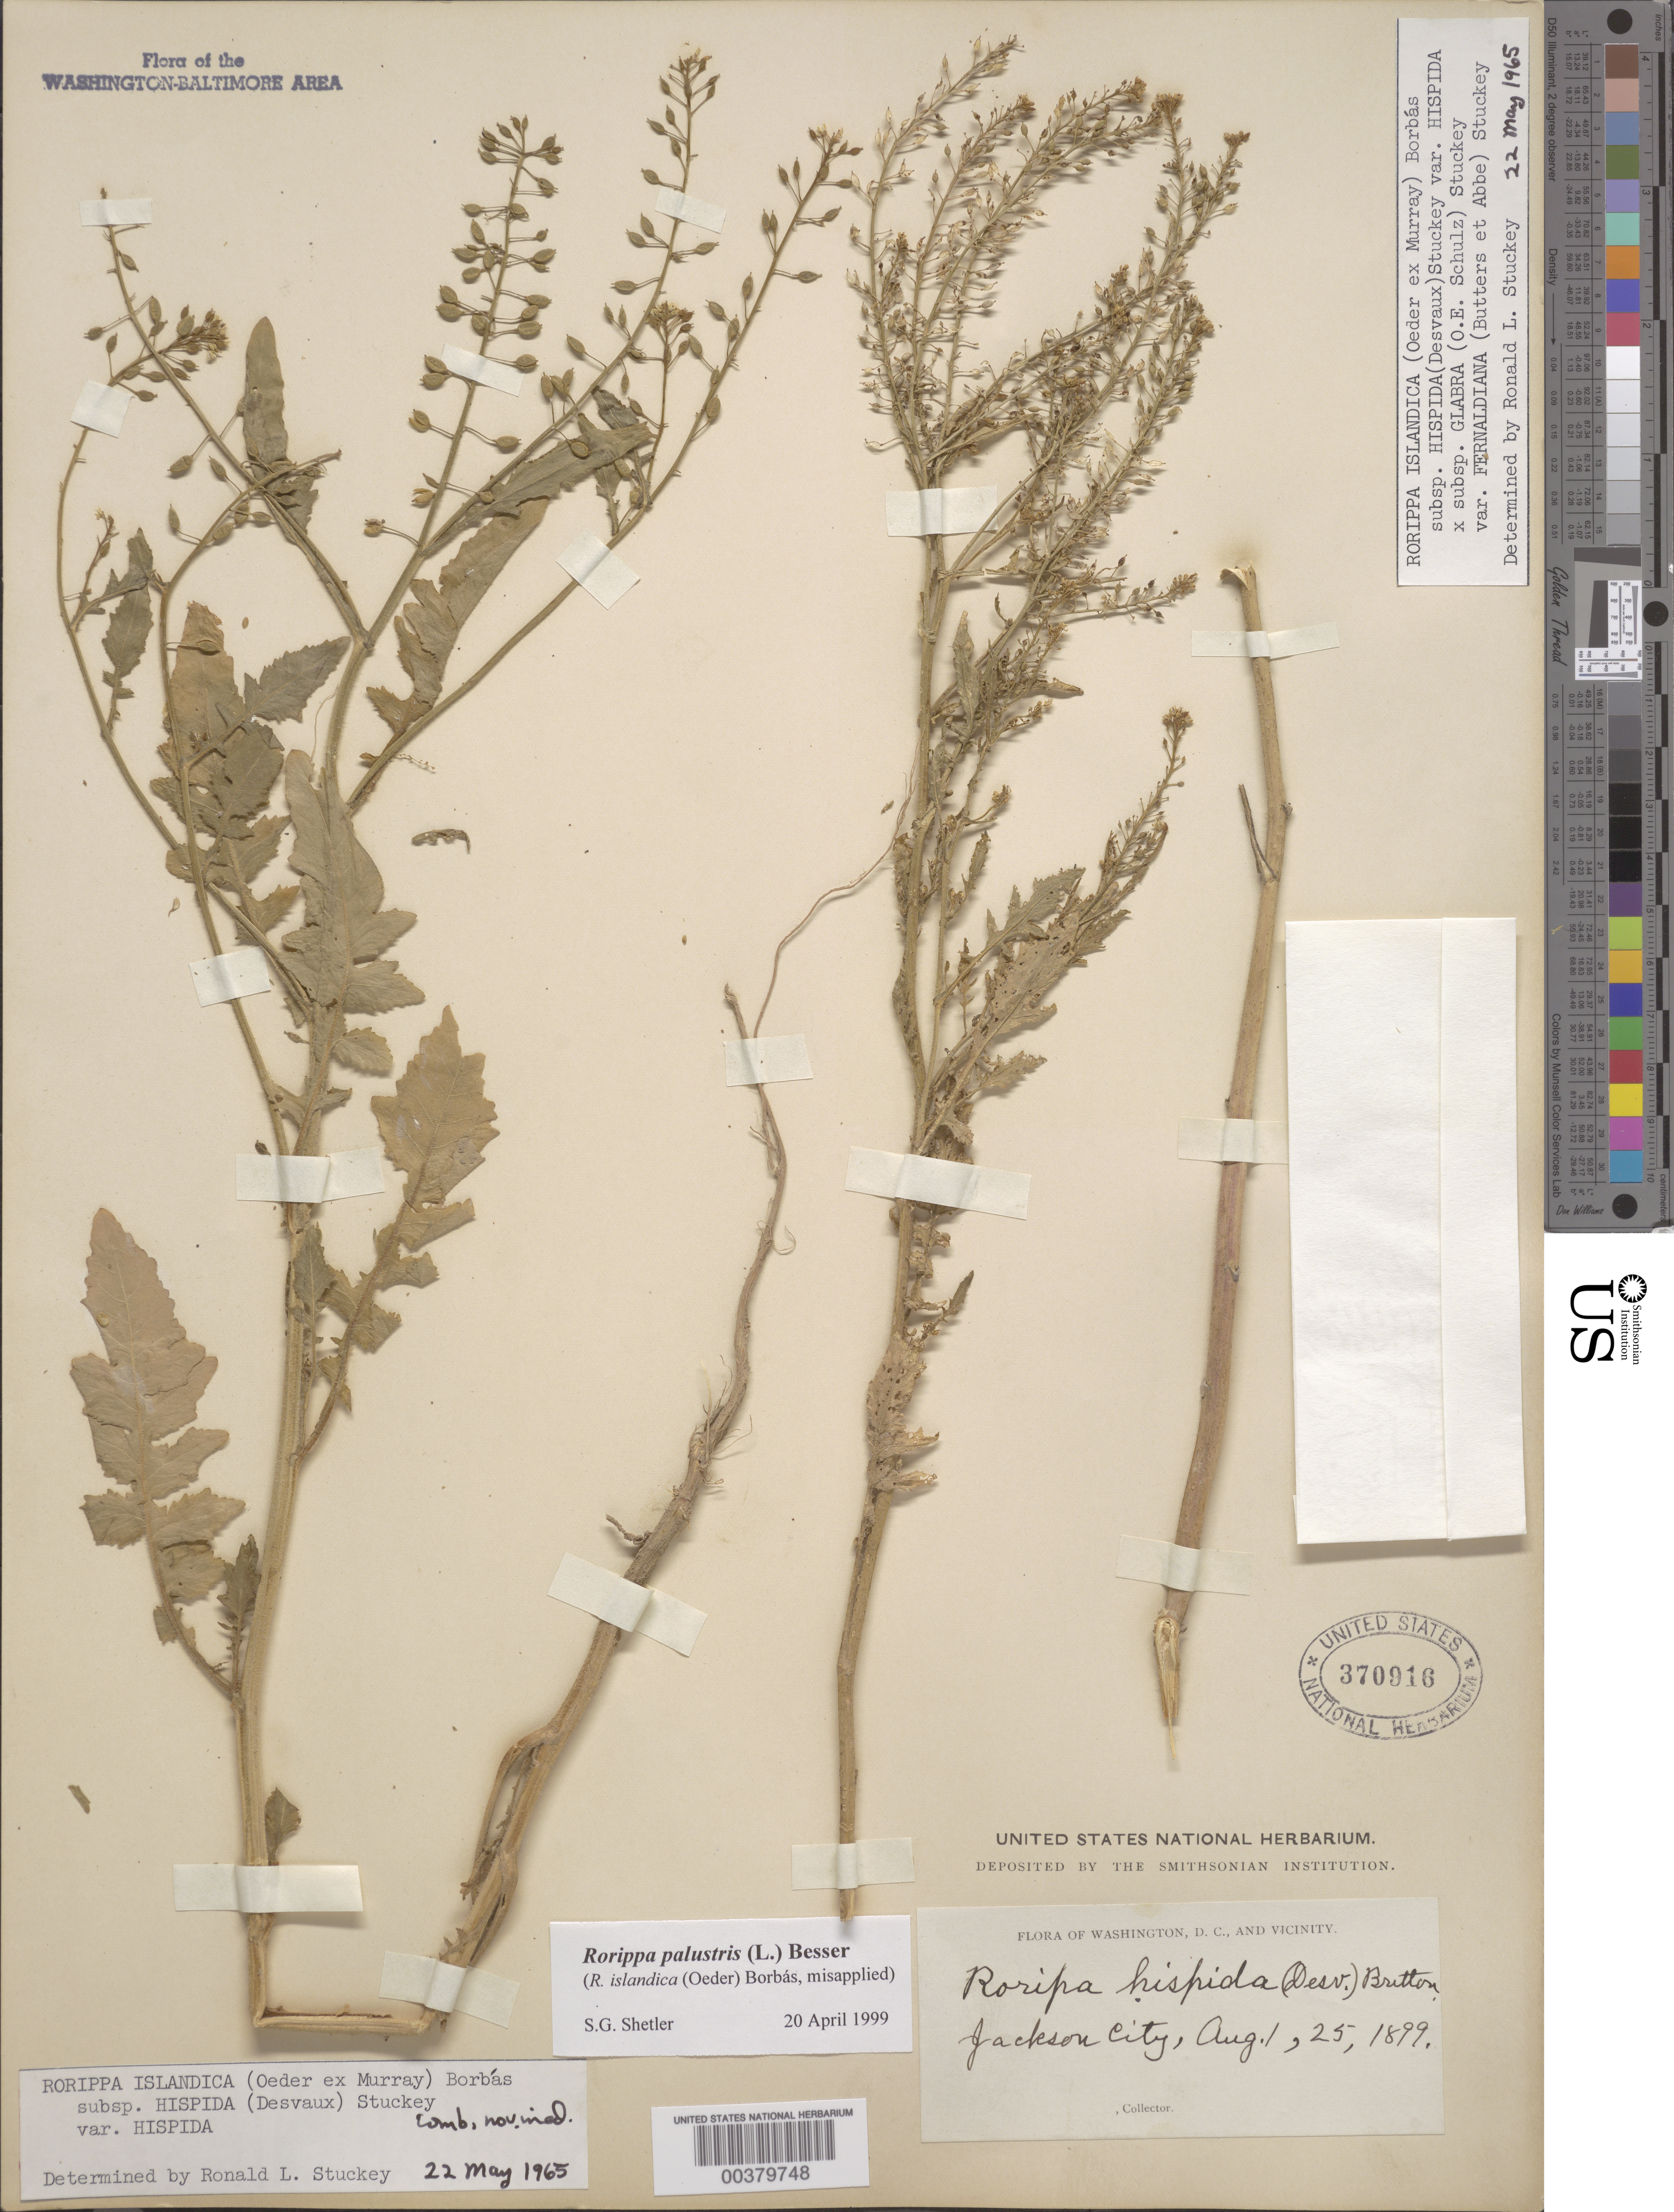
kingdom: Plantae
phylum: Tracheophyta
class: Magnoliopsida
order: Brassicales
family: Brassicaceae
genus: Rorippa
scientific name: Rorippa palustris var. hispida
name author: (Desv.) Rydb.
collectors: E. Steele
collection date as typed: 01 Aug 1899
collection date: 1899-08-01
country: United States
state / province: Virginia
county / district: Arlington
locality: Jackson City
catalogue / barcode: US 370916